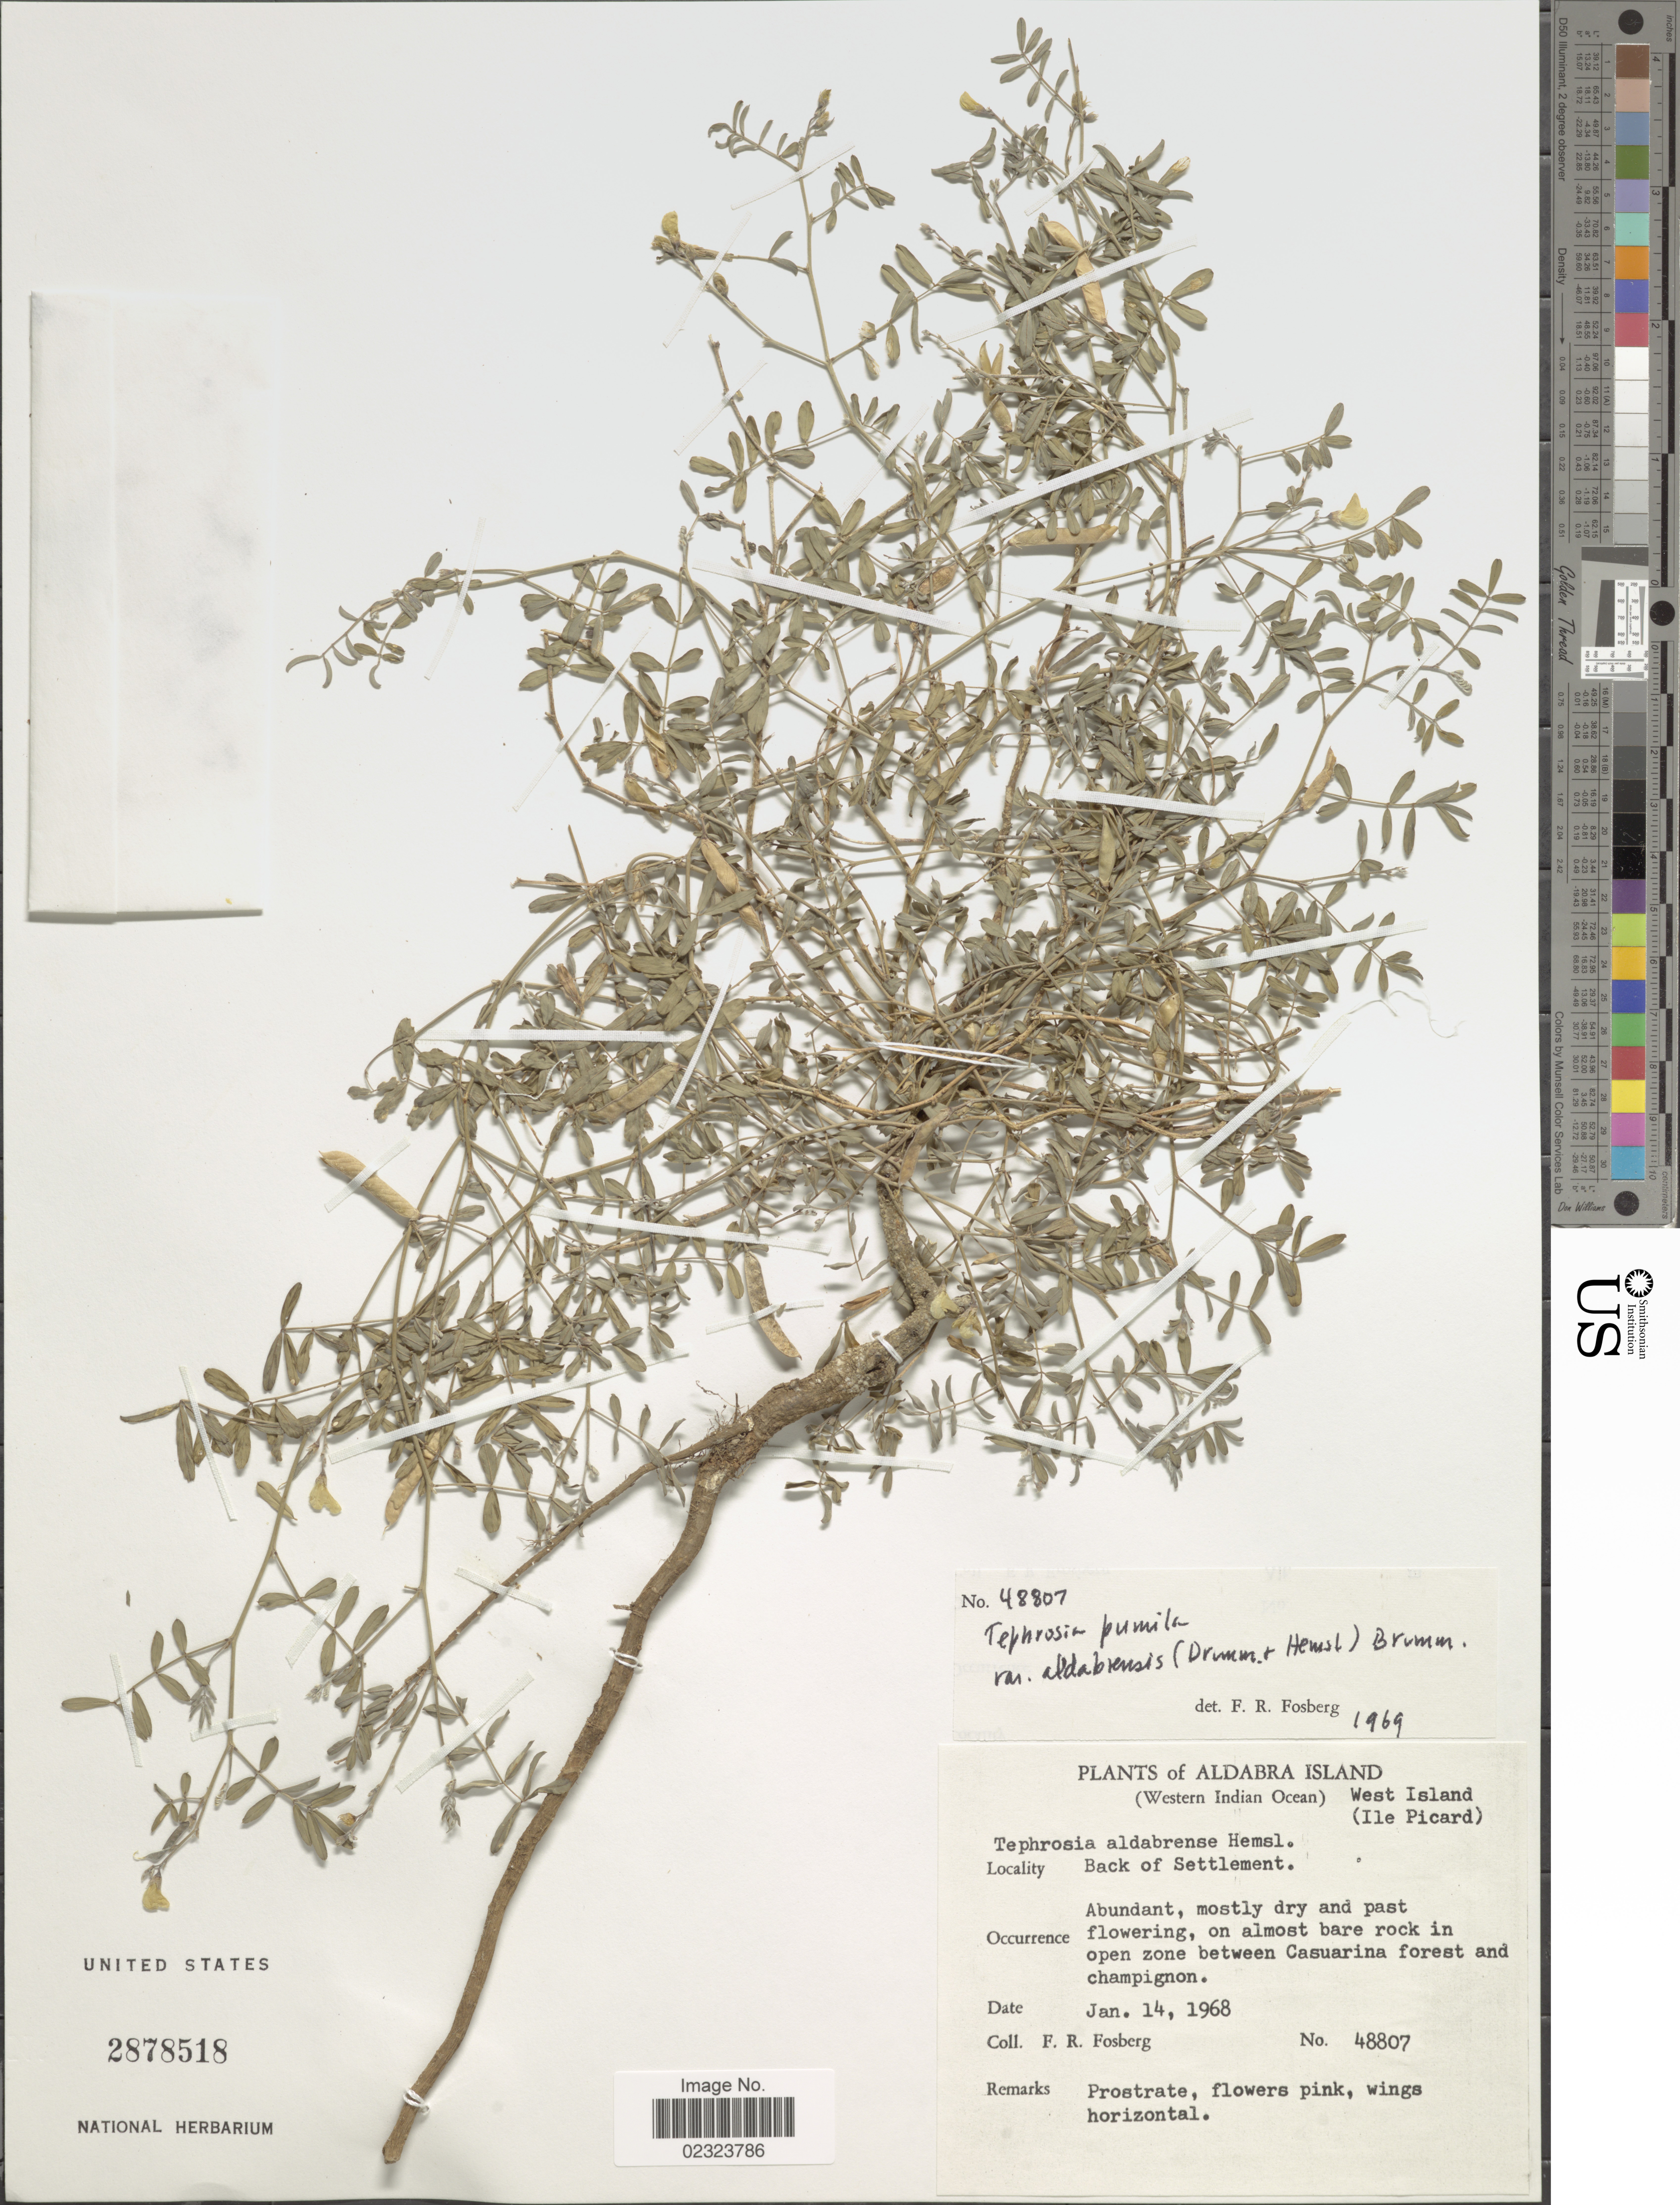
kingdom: Plantae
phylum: Tracheophyta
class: Magnoliopsida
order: Fabales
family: Fabaceae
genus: Tephrosia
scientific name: Tephrosia pumila var. aldabrensis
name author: (J.R. Drumm. & Hemsl.) Brummitt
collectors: F. R. Fosberg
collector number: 48807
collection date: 1968-01-14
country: Seychelles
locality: Aldabra Island, (West Indian Ocean) West Island (Ile Picard), Back of Settlement, on almost bare rock in open zone between Casuarina forest and champignon.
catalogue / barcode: US 2878518